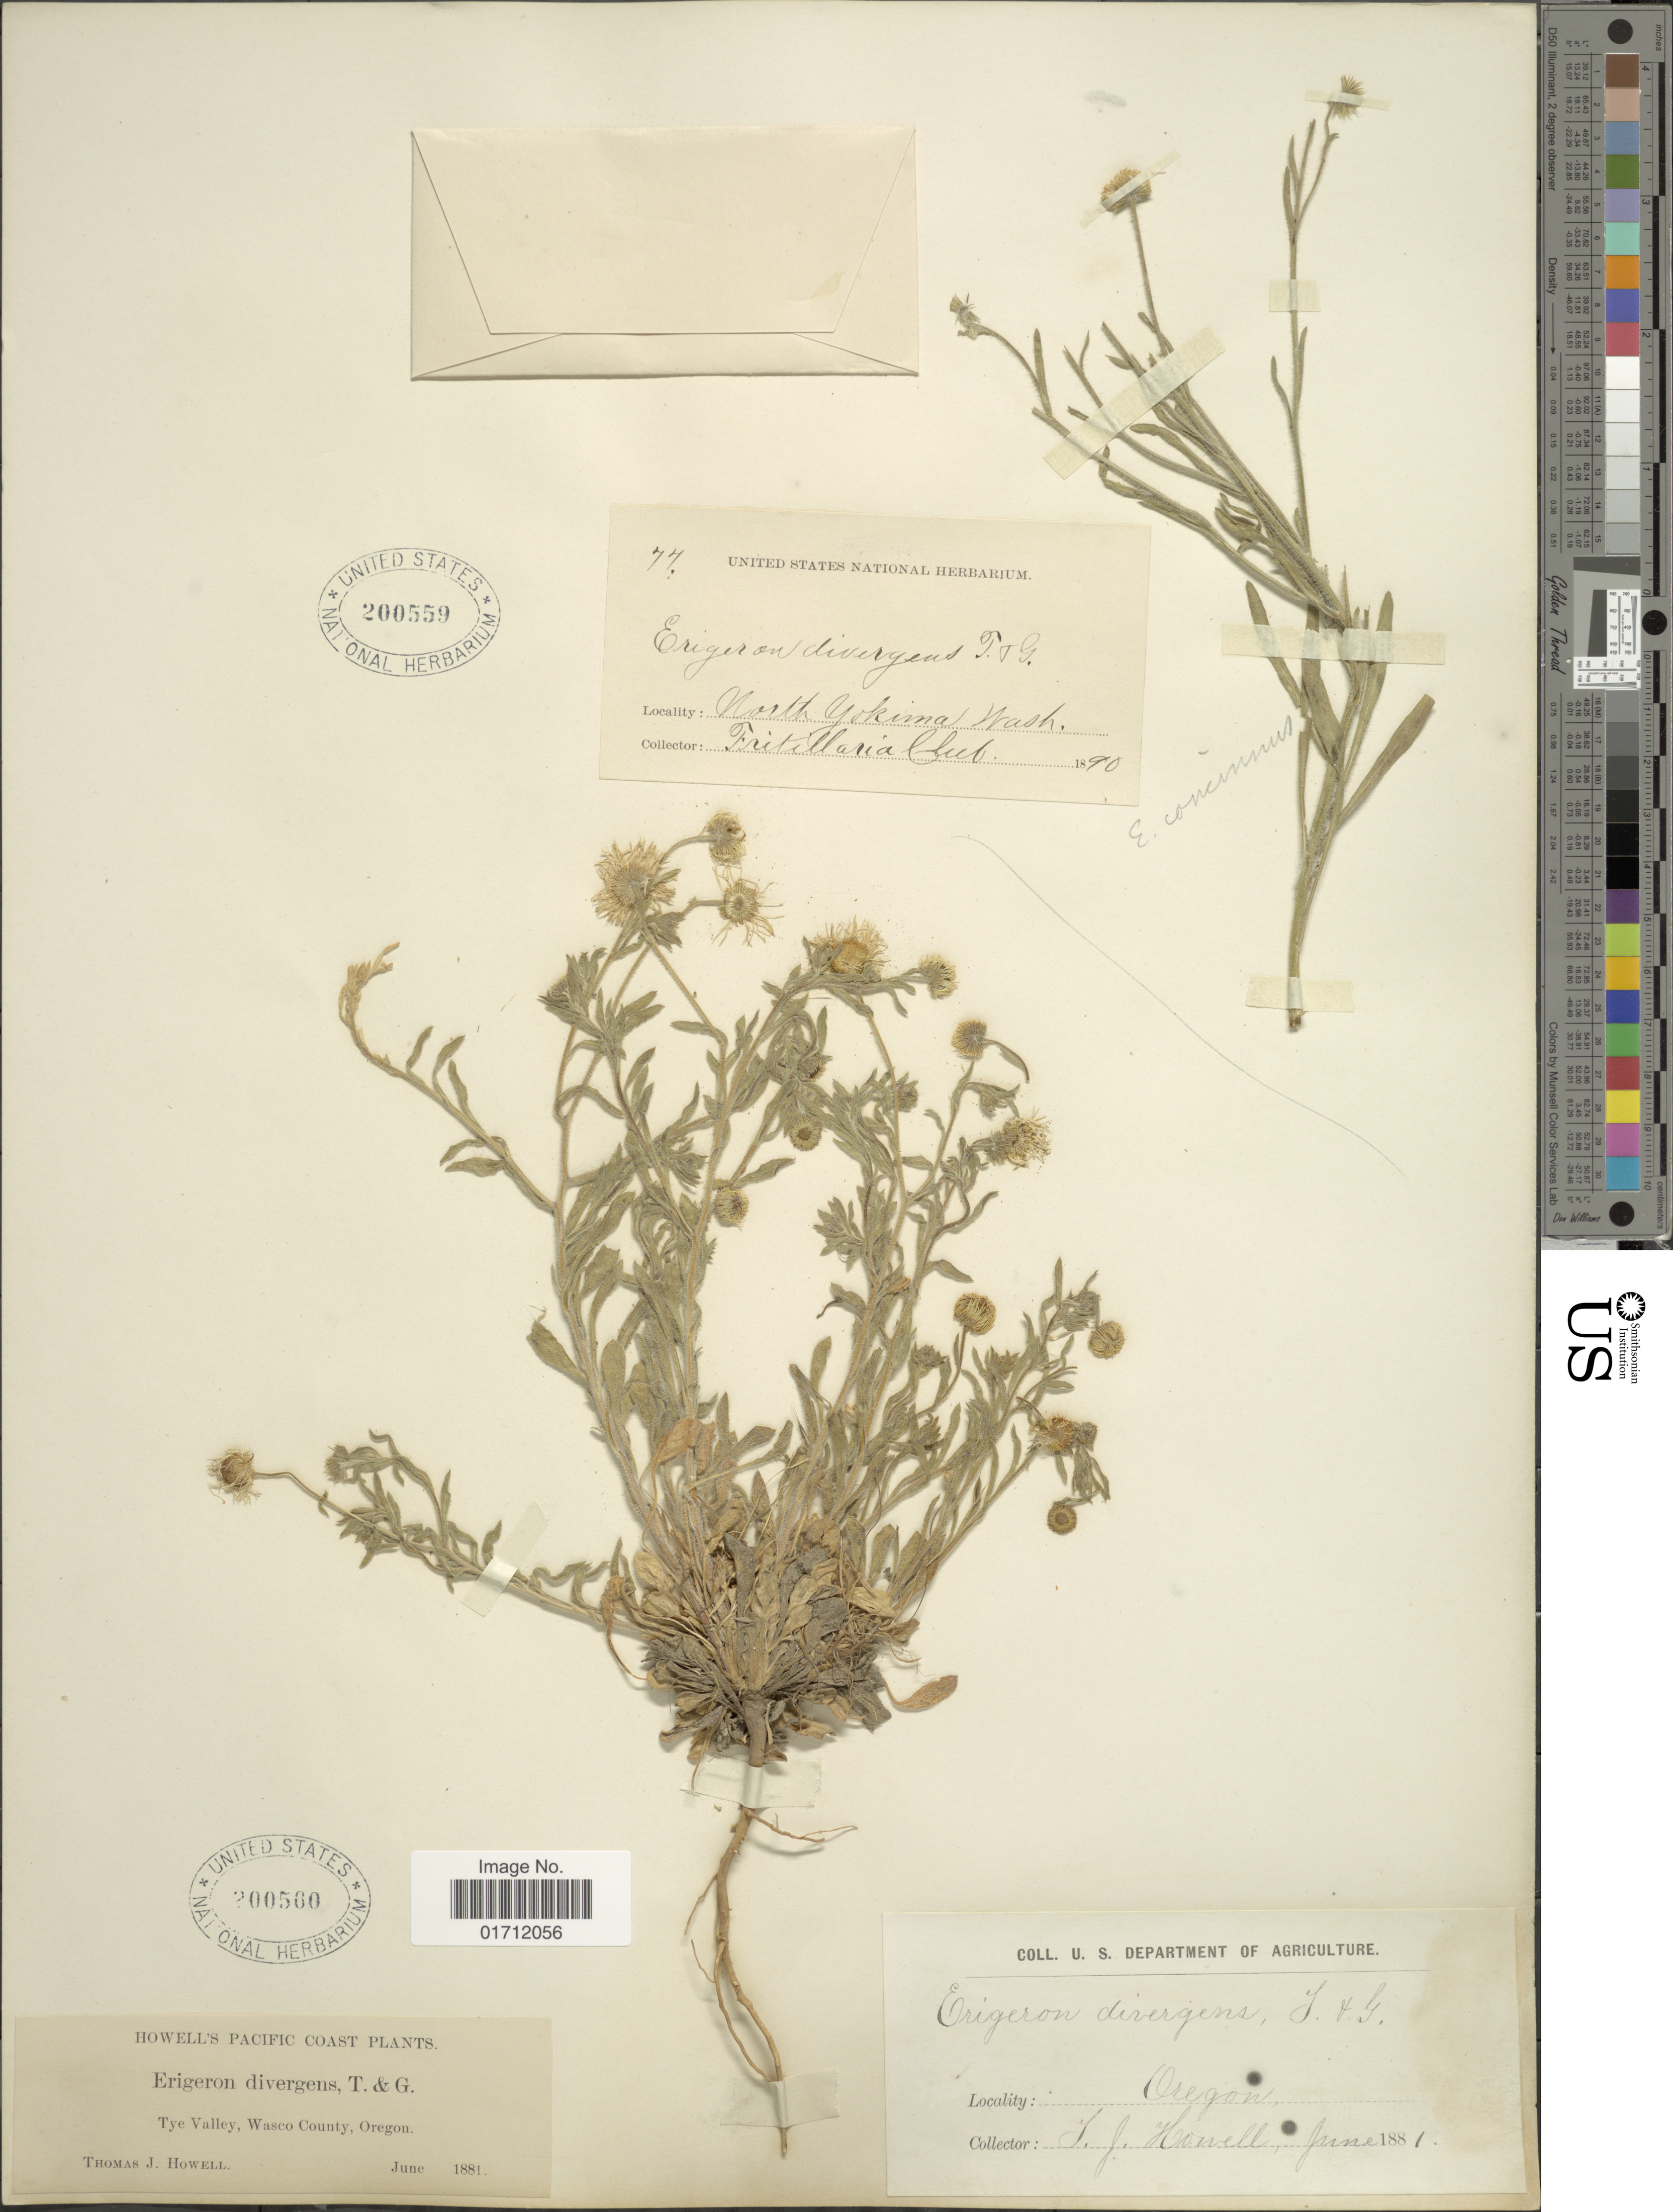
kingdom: Plantae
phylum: Tracheophyta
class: Magnoliopsida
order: Asterales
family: Asteraceae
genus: Erigeron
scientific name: Erigeron divergens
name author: Torr. & A. Gray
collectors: Fritillaria Club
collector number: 74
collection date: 1890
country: United States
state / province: Washington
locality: North Yokima.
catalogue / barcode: US 200559